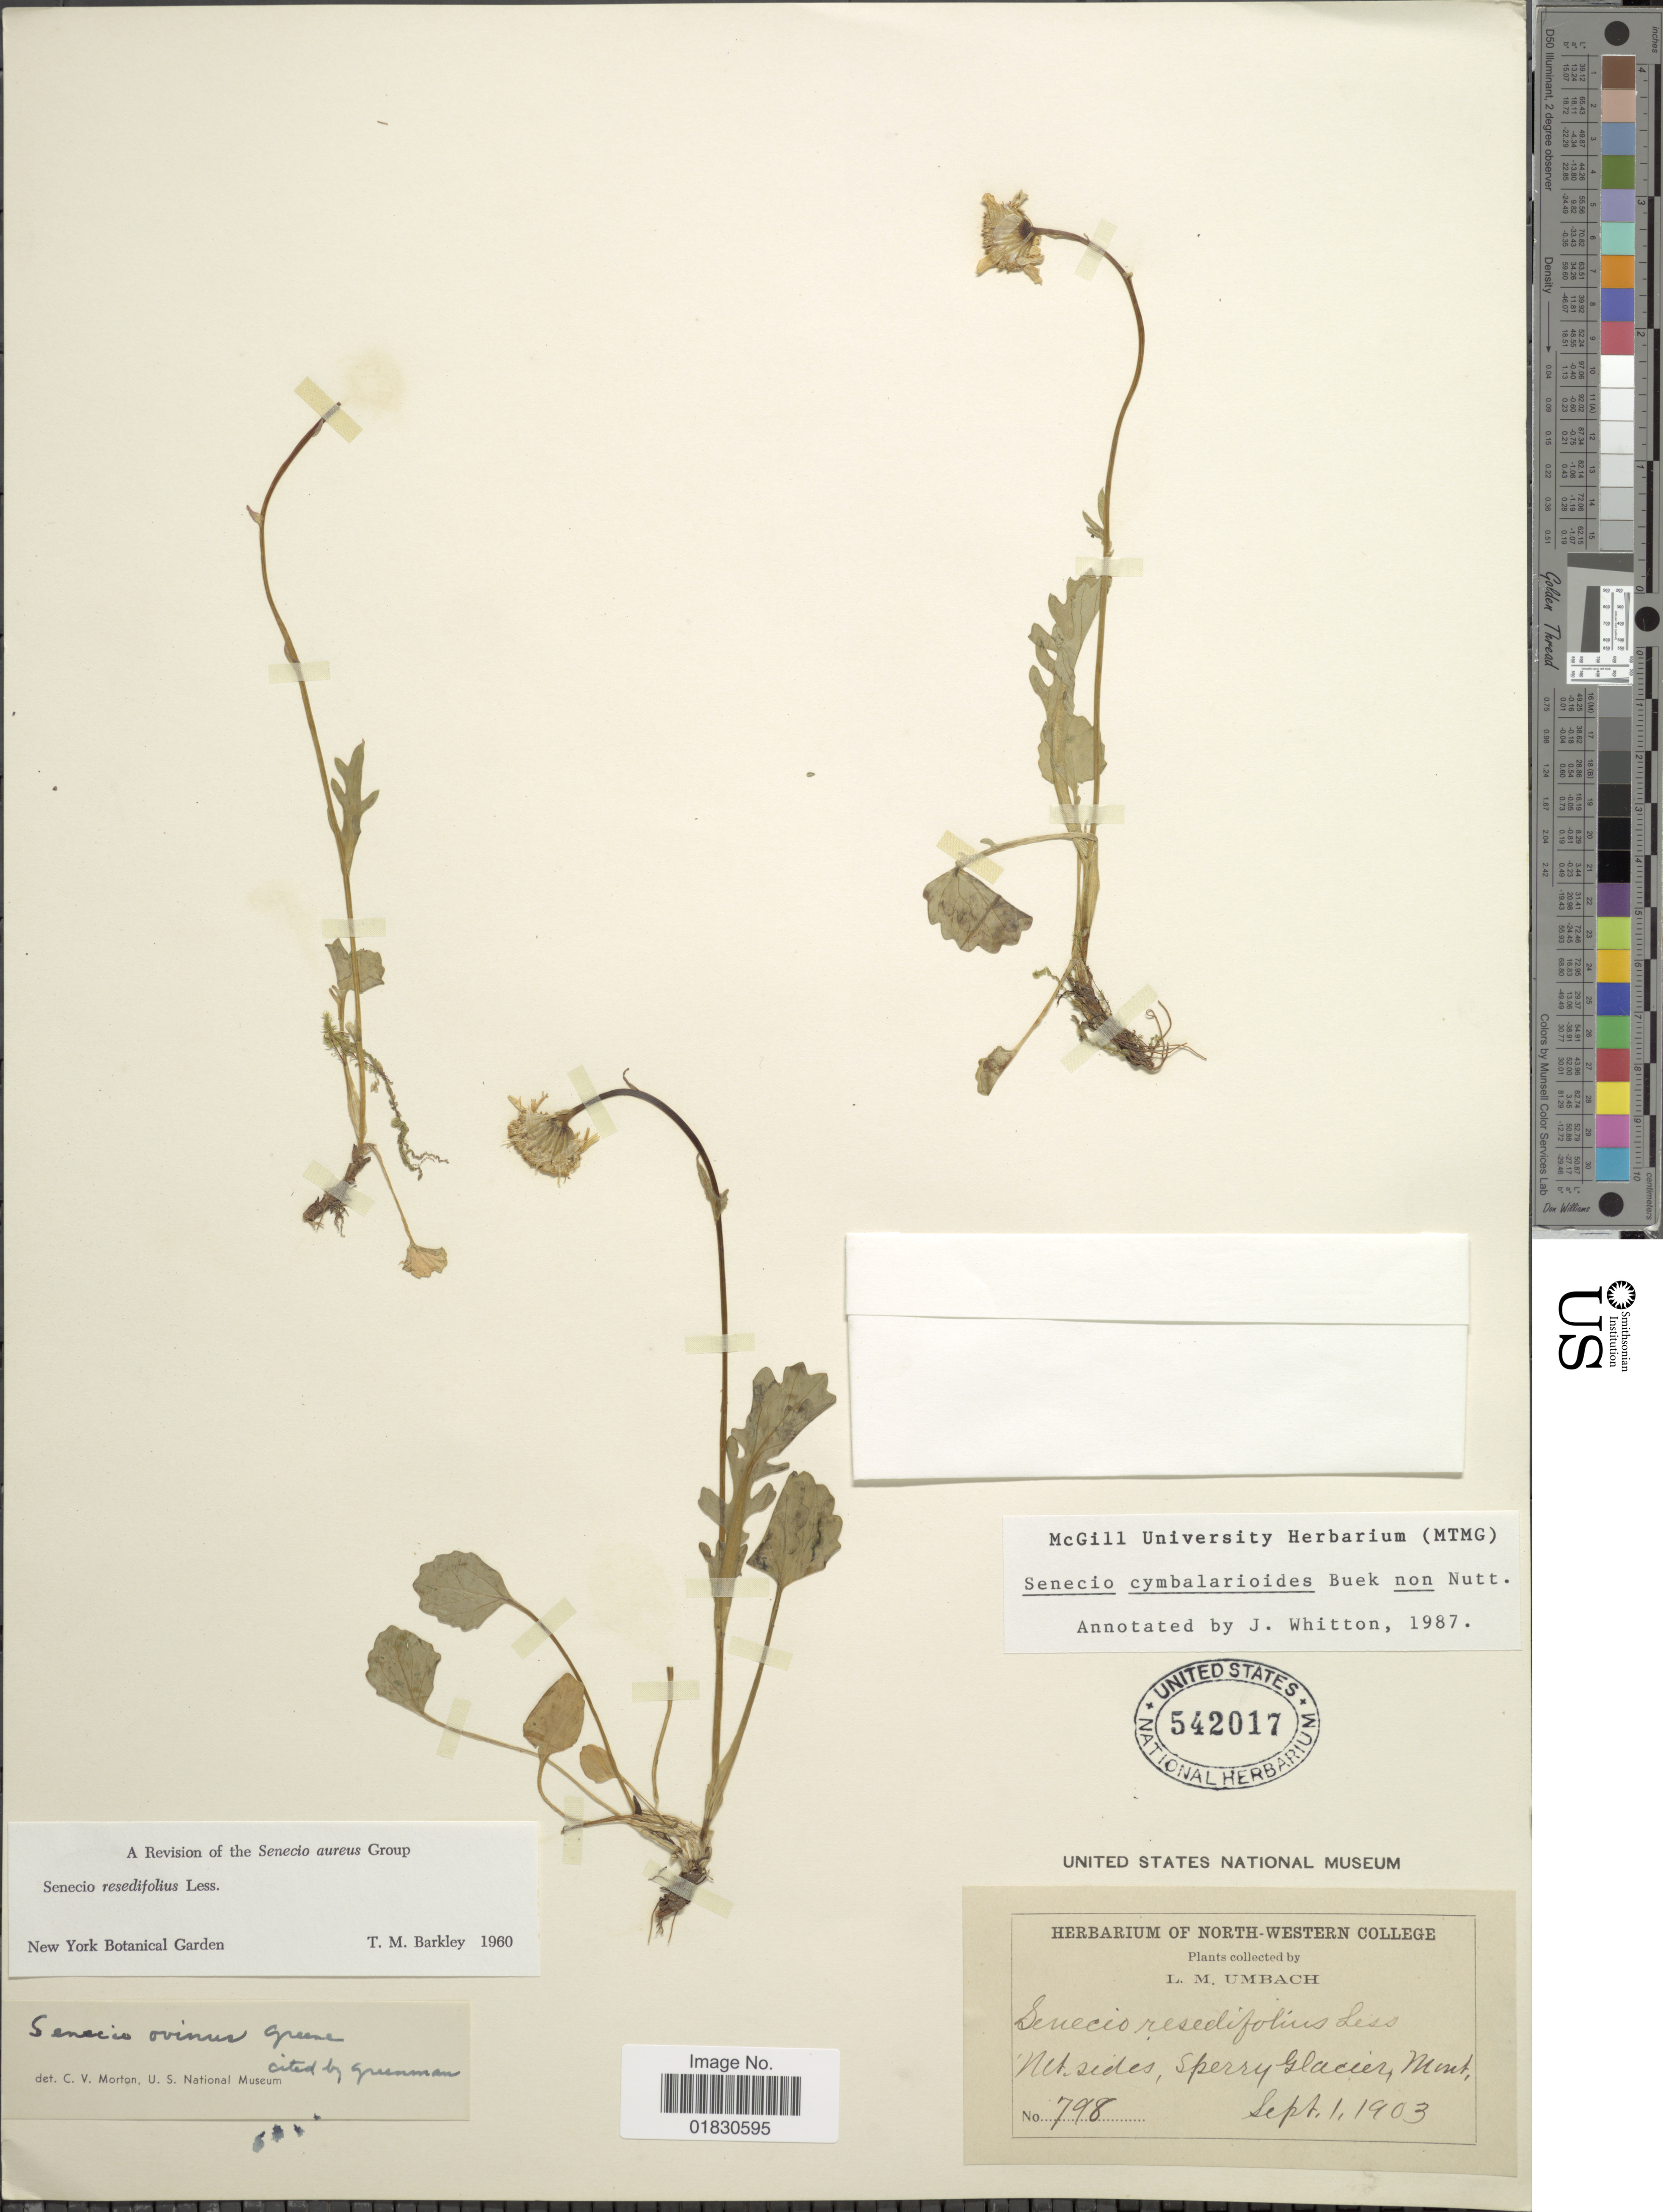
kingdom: Plantae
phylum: Tracheophyta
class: Magnoliopsida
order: Asterales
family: Asteraceae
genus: Packera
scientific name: Packera cymbalarioides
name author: (H. Buek) W.A. Weber & Á. Löve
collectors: L. M. Umbach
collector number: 798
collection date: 1903-09-01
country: United States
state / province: Montana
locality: North-Western, Sperry Glacier, Mont.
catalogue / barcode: US 542017